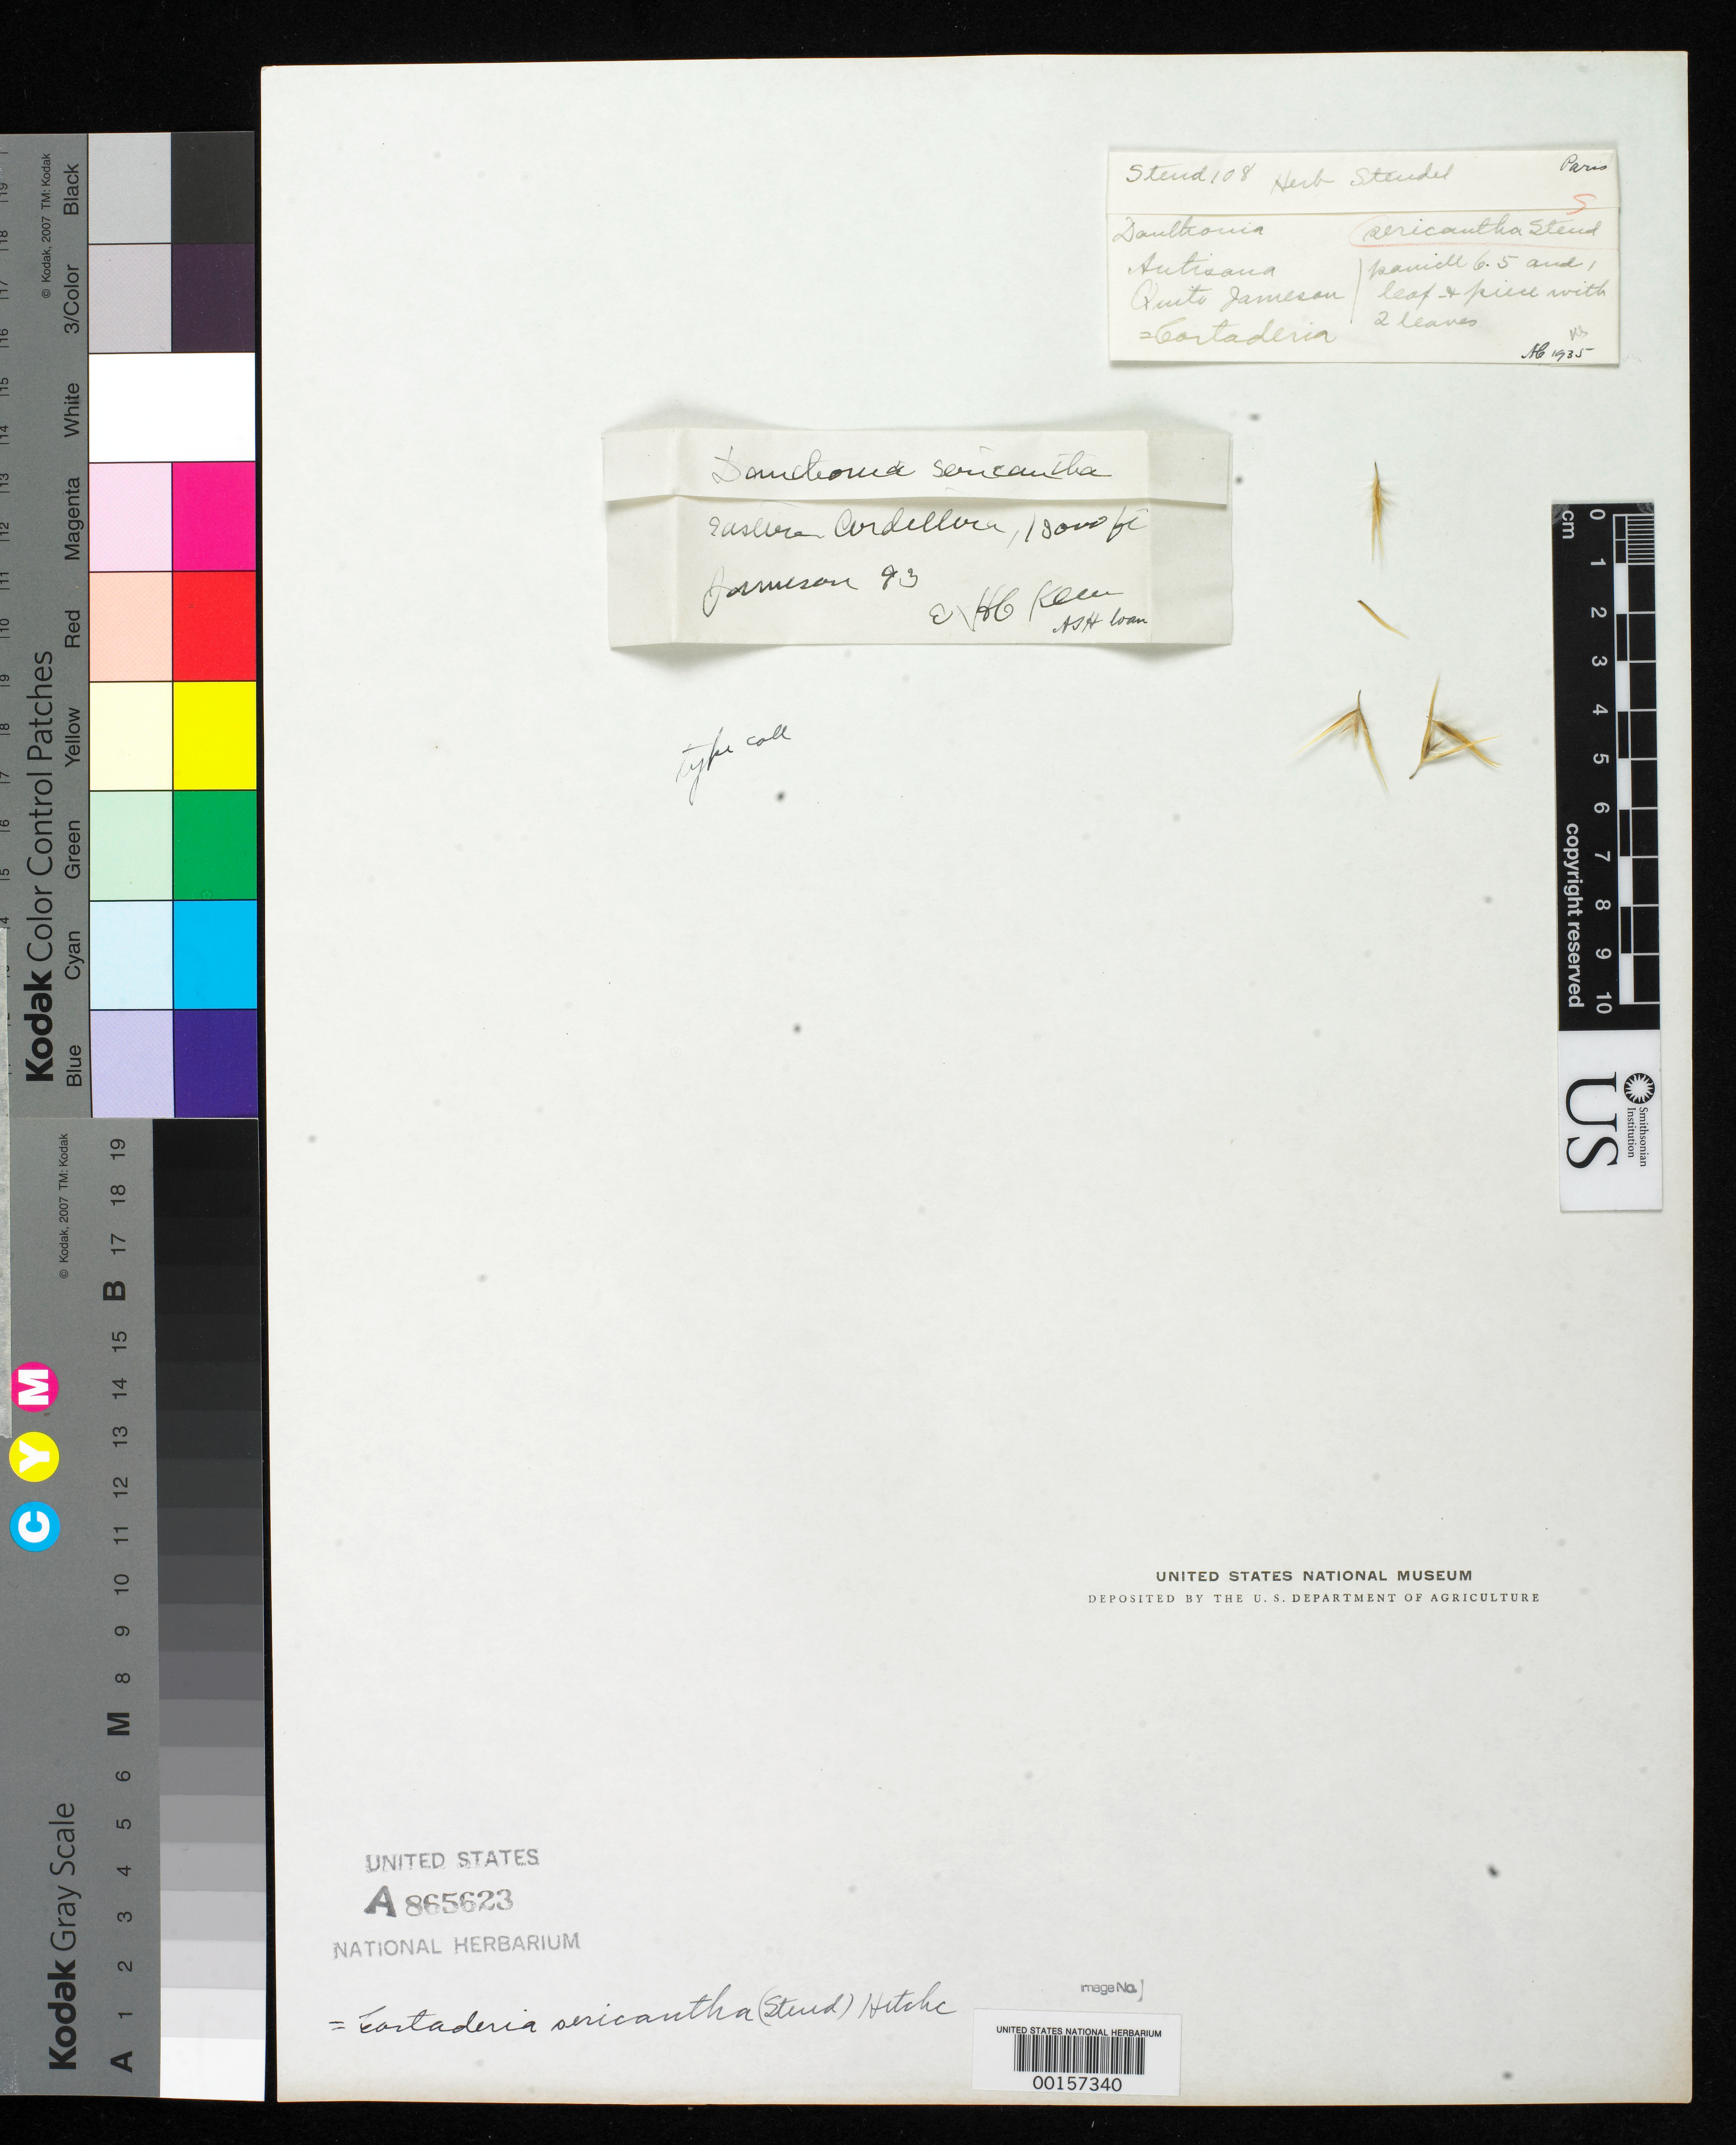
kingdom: Plantae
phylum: Tracheophyta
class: Liliopsida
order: Poales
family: Poaceae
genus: Danthonia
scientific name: Danthonia sericantha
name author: Steud.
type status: Type Fragment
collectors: W. Jameson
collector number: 93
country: Colombia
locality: Antisana, eastern Cordillera.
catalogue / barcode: US 865623A